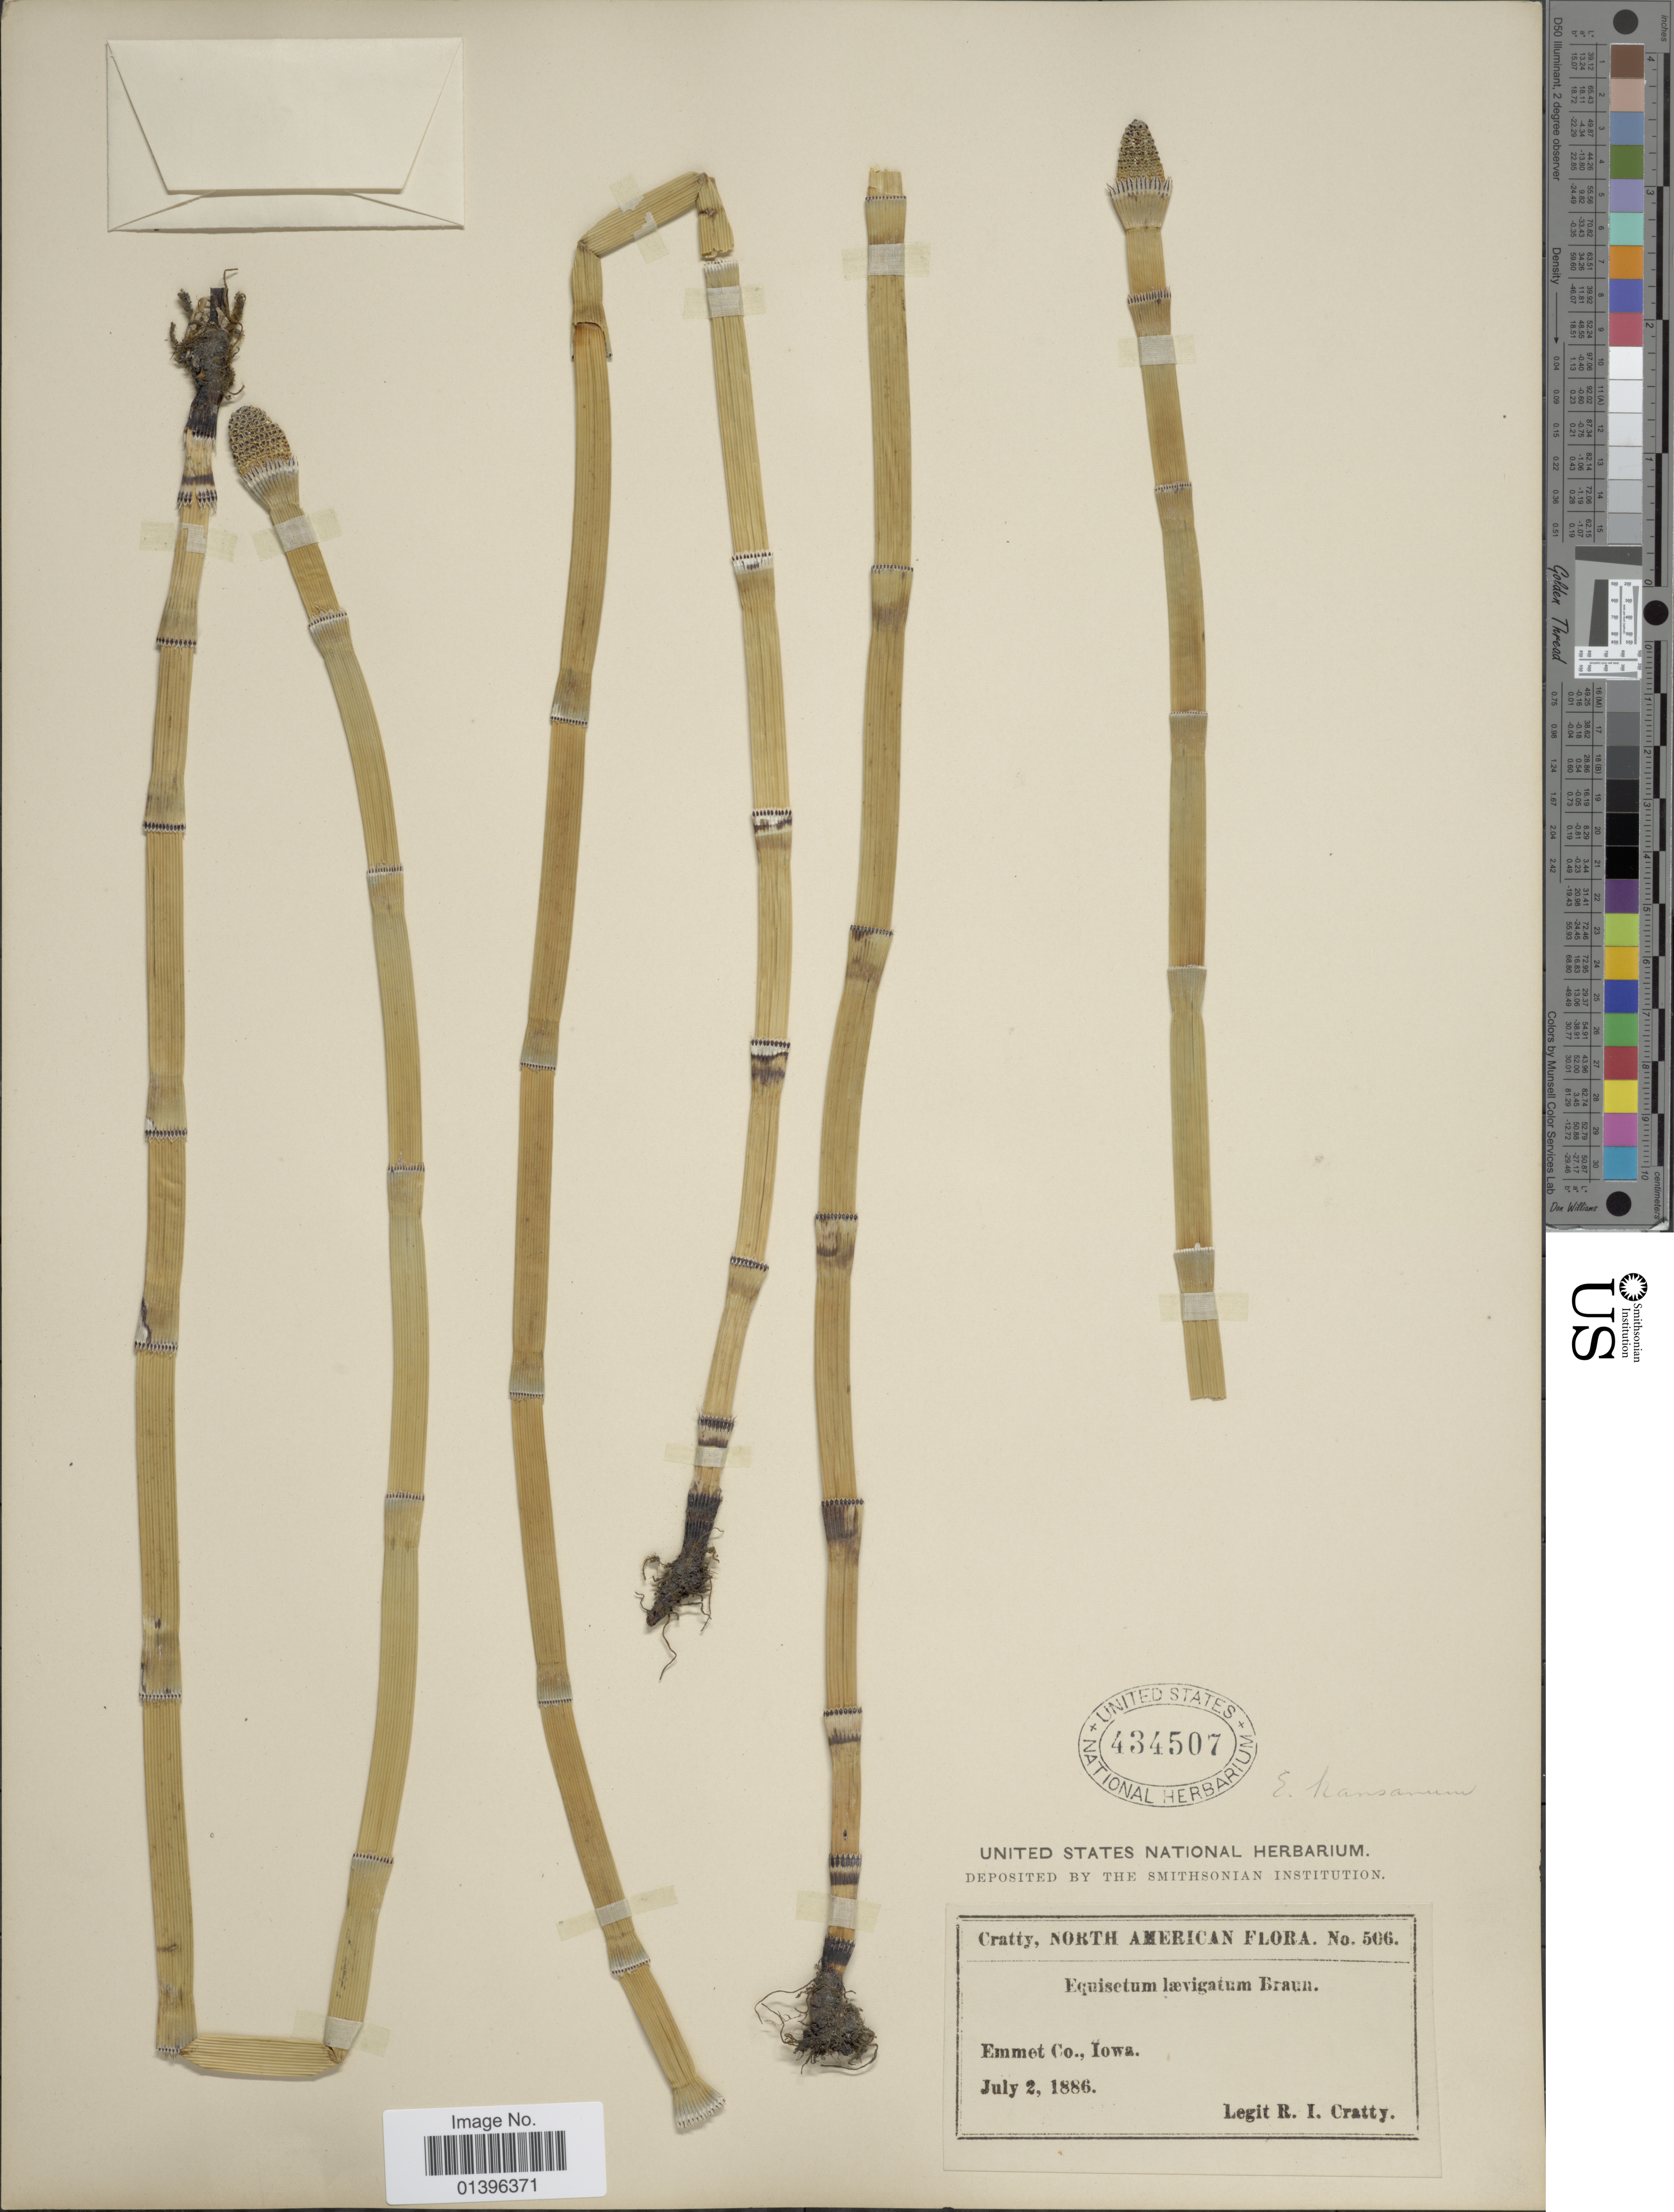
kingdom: Plantae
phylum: Tracheophyta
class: Polypodiopsida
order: Equisetales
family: Equisetaceae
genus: Equisetum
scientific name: Equisetum hyemale var. affine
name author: (Engelm.) A.A. Eaton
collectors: R. Cratty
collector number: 506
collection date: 1886-07-02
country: United States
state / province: Iowa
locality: Emmet Co.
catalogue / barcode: US 434507